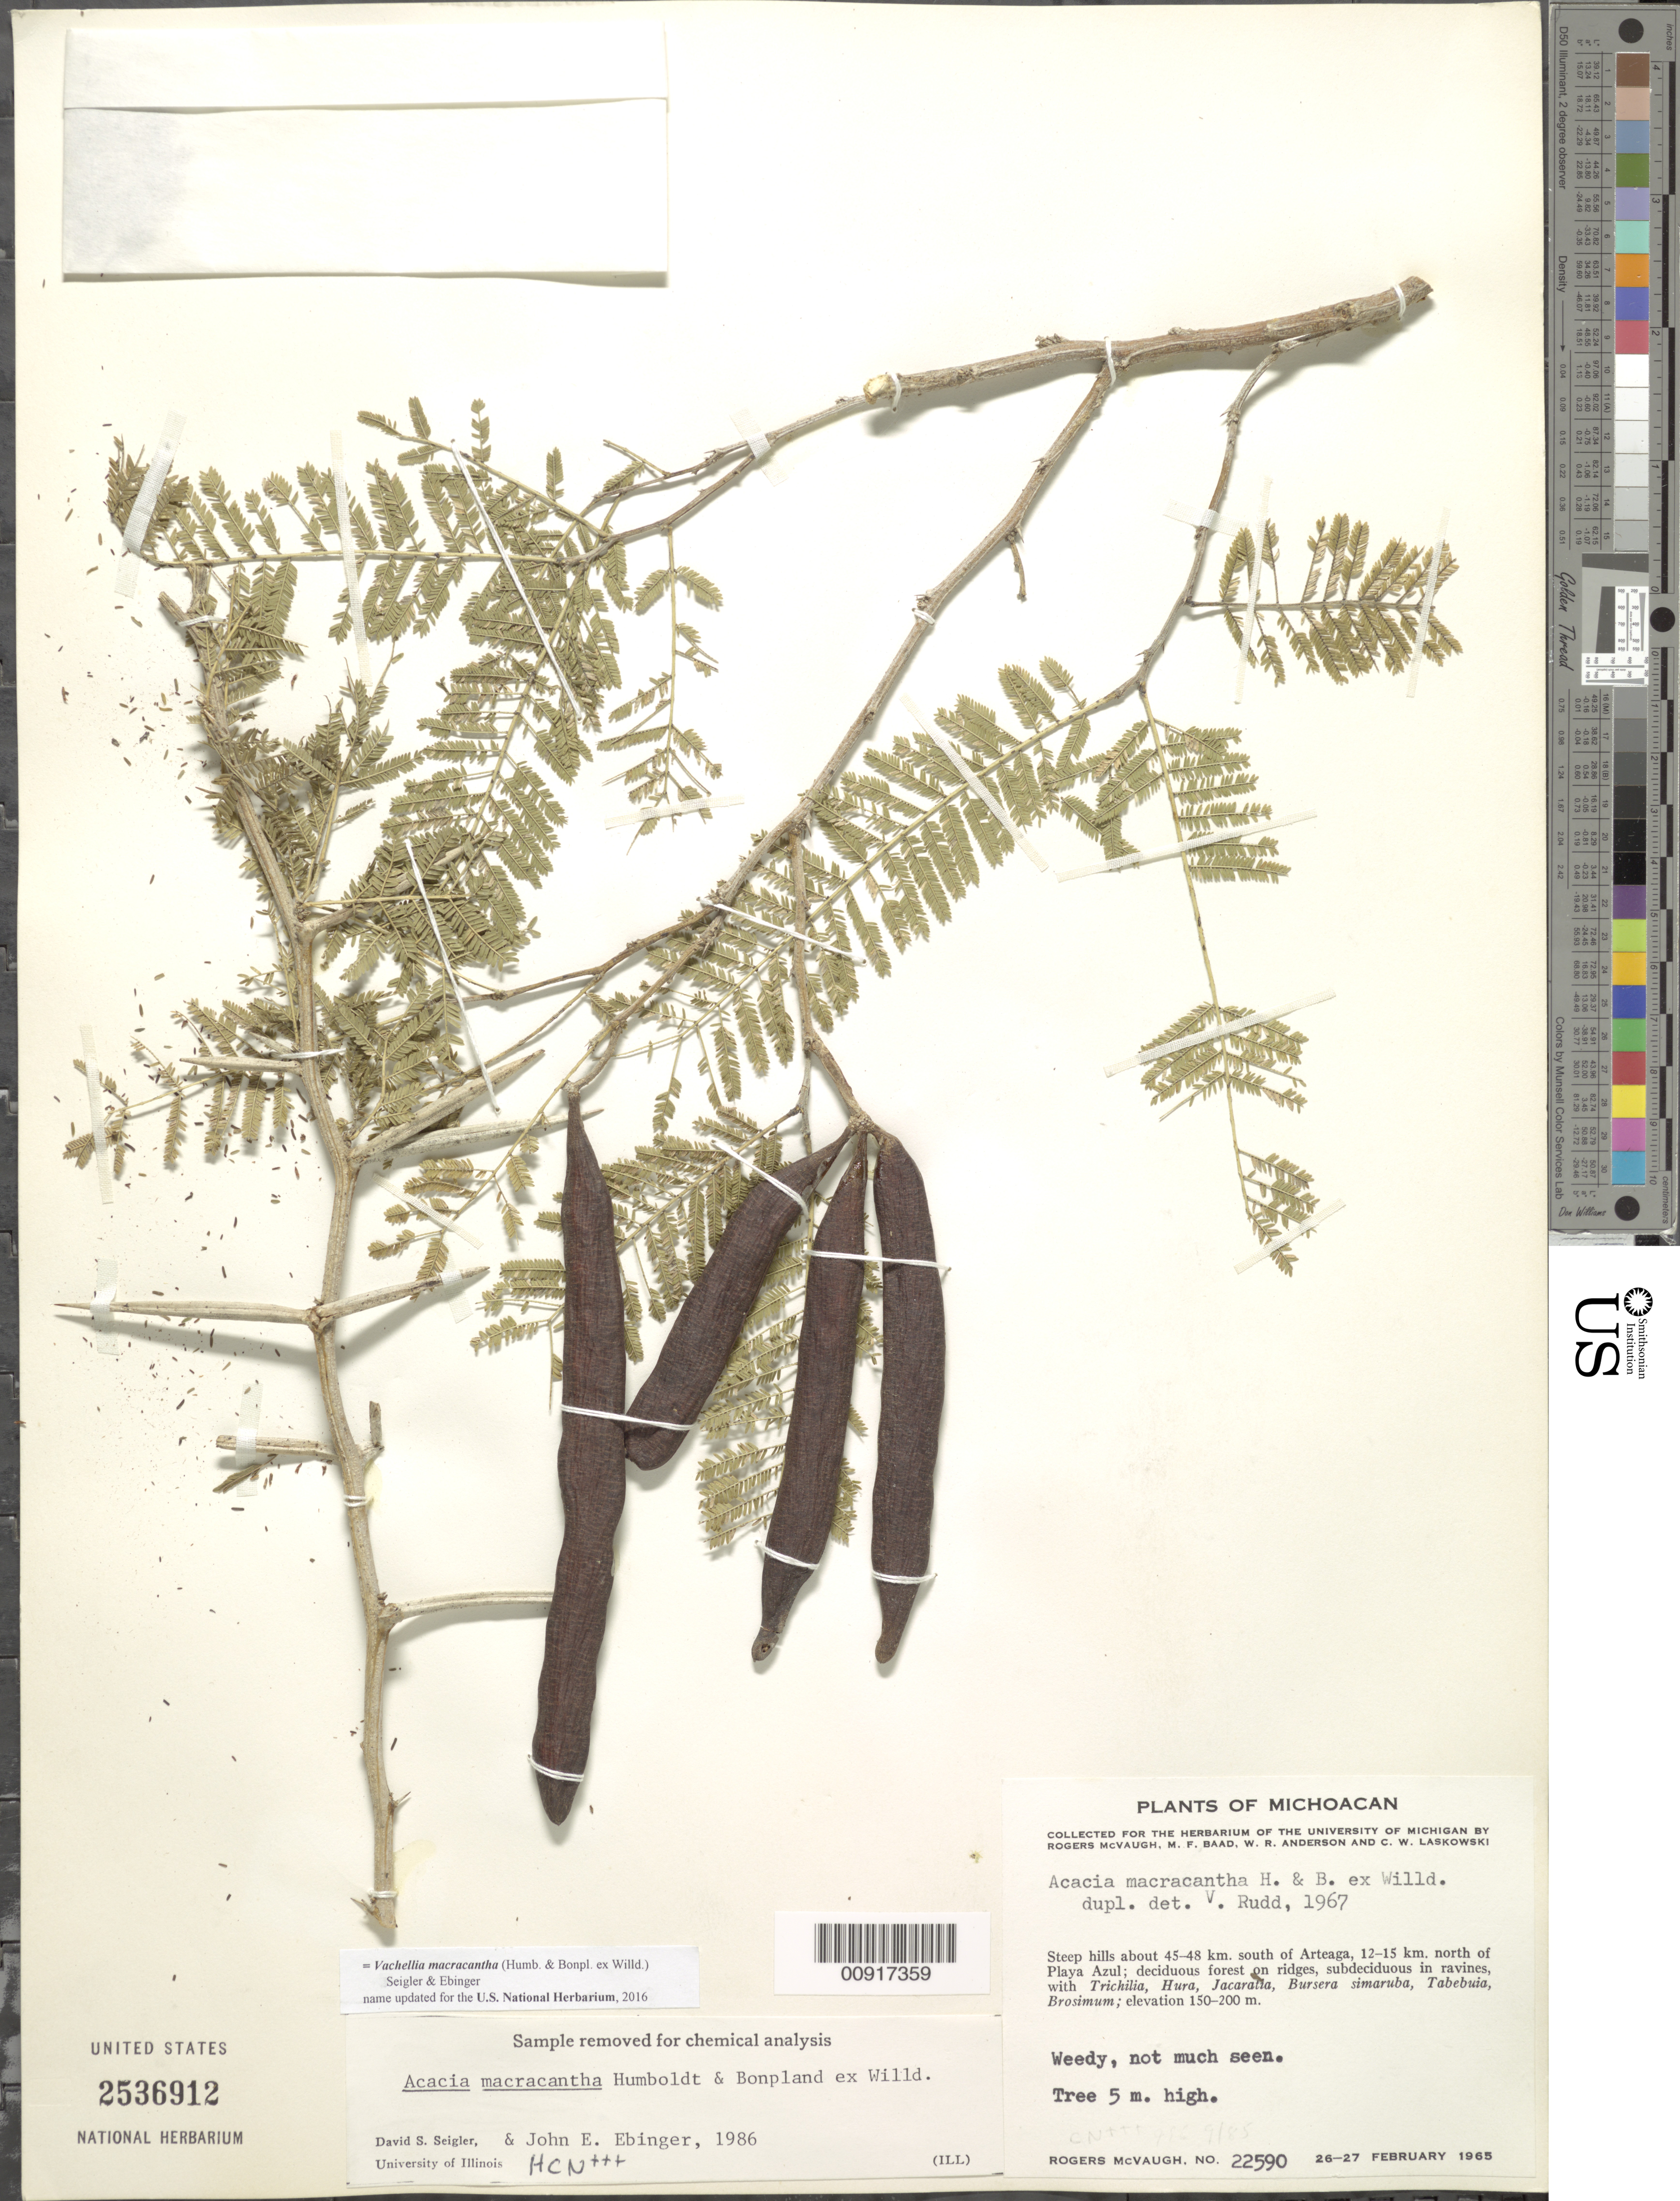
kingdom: Plantae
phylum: Tracheophyta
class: Magnoliopsida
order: Fabales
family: Fabaceae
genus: Vachellia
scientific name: Vachellia macracantha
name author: (Humb. & Bonpl. ex Willd.) Seigler & Ebinger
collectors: R. McVaugh, M. F. Baad, W. R. Anderson & C. Laskowski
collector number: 22590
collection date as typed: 26 Feb 1965 to 27 Feb 1965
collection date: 1965-02-26/1965-02-27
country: Mexico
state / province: Michoacán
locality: Steep hills about 45-48 km. south of Arteaga, 12-15 km. north of Playa Azul.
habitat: Deciduous forest on ridges, subdeciduous in ravines, with Trichilia, Hura, Jacaratia, Bursera simaruba, Tabebuia, Brosimum.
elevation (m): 200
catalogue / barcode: US 2536912